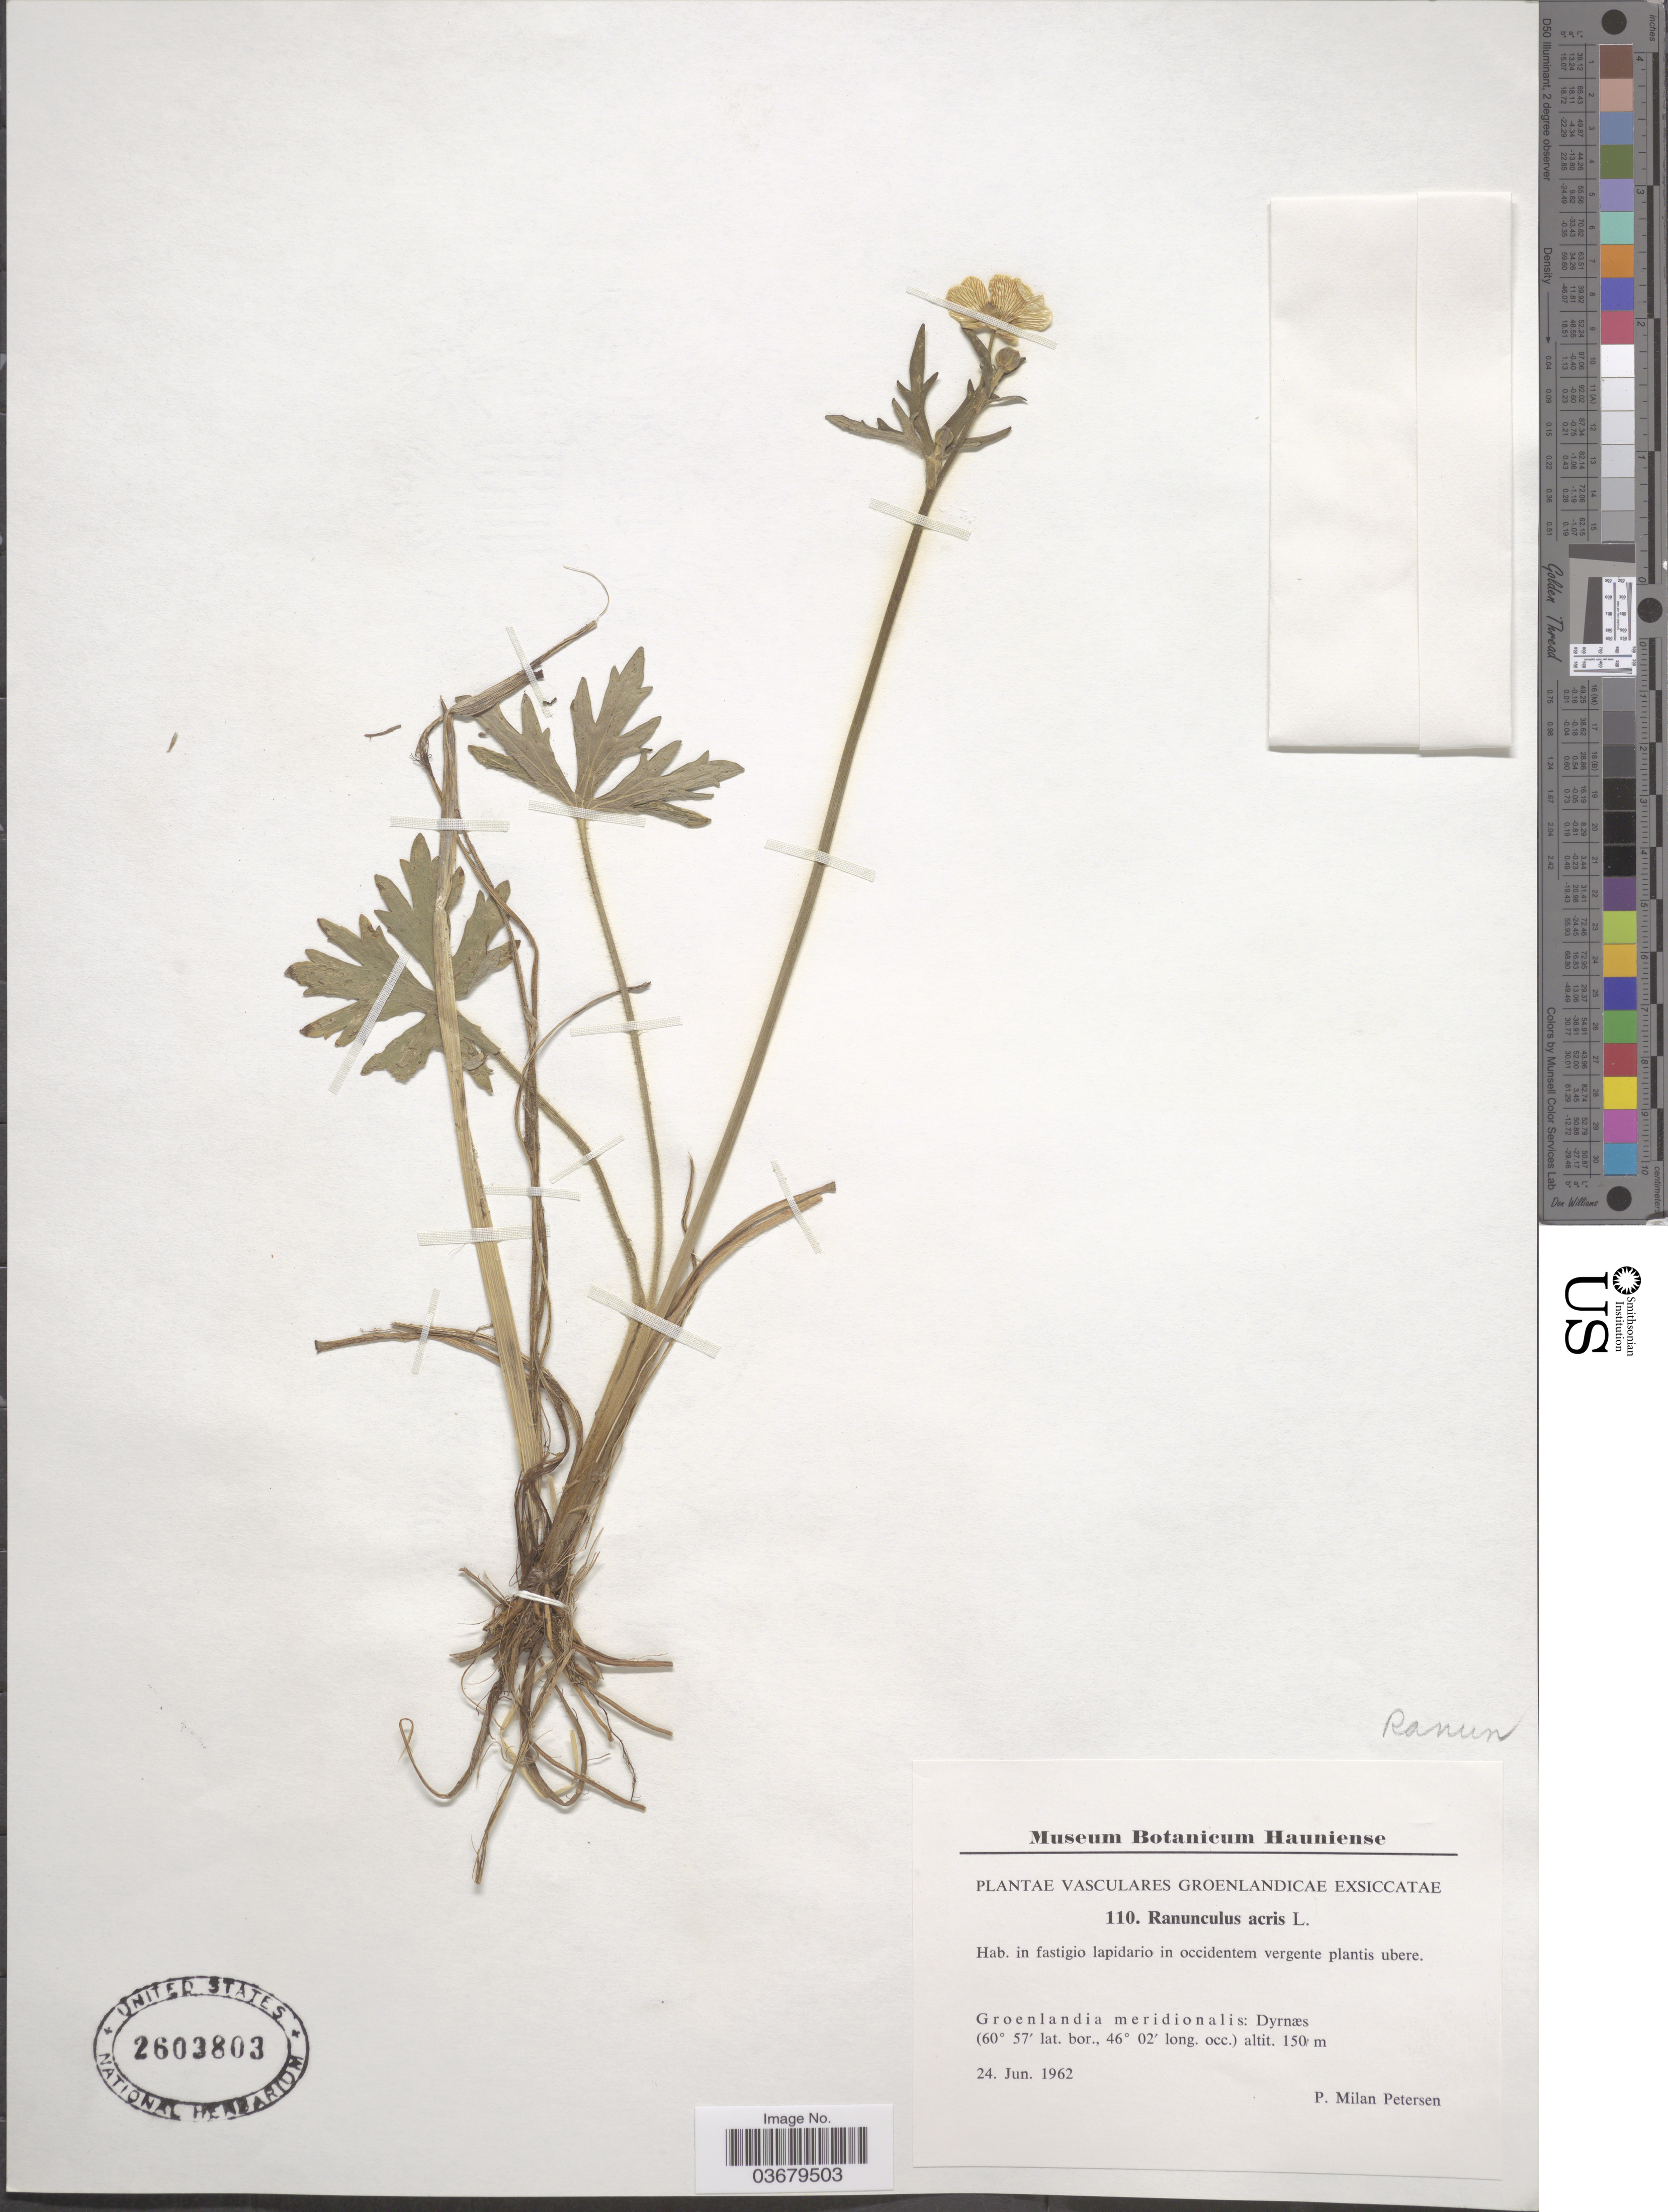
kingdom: Plantae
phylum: Tracheophyta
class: Magnoliopsida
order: Ranunculales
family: Ranunculaceae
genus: Ranunculus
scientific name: Ranunculus acris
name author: L.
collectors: P. Petersen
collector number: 110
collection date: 1962-06-24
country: Greenland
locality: Groenlandicae. Groenlandia meridionalis: Dyrnæs.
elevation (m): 150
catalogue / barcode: US 2603803